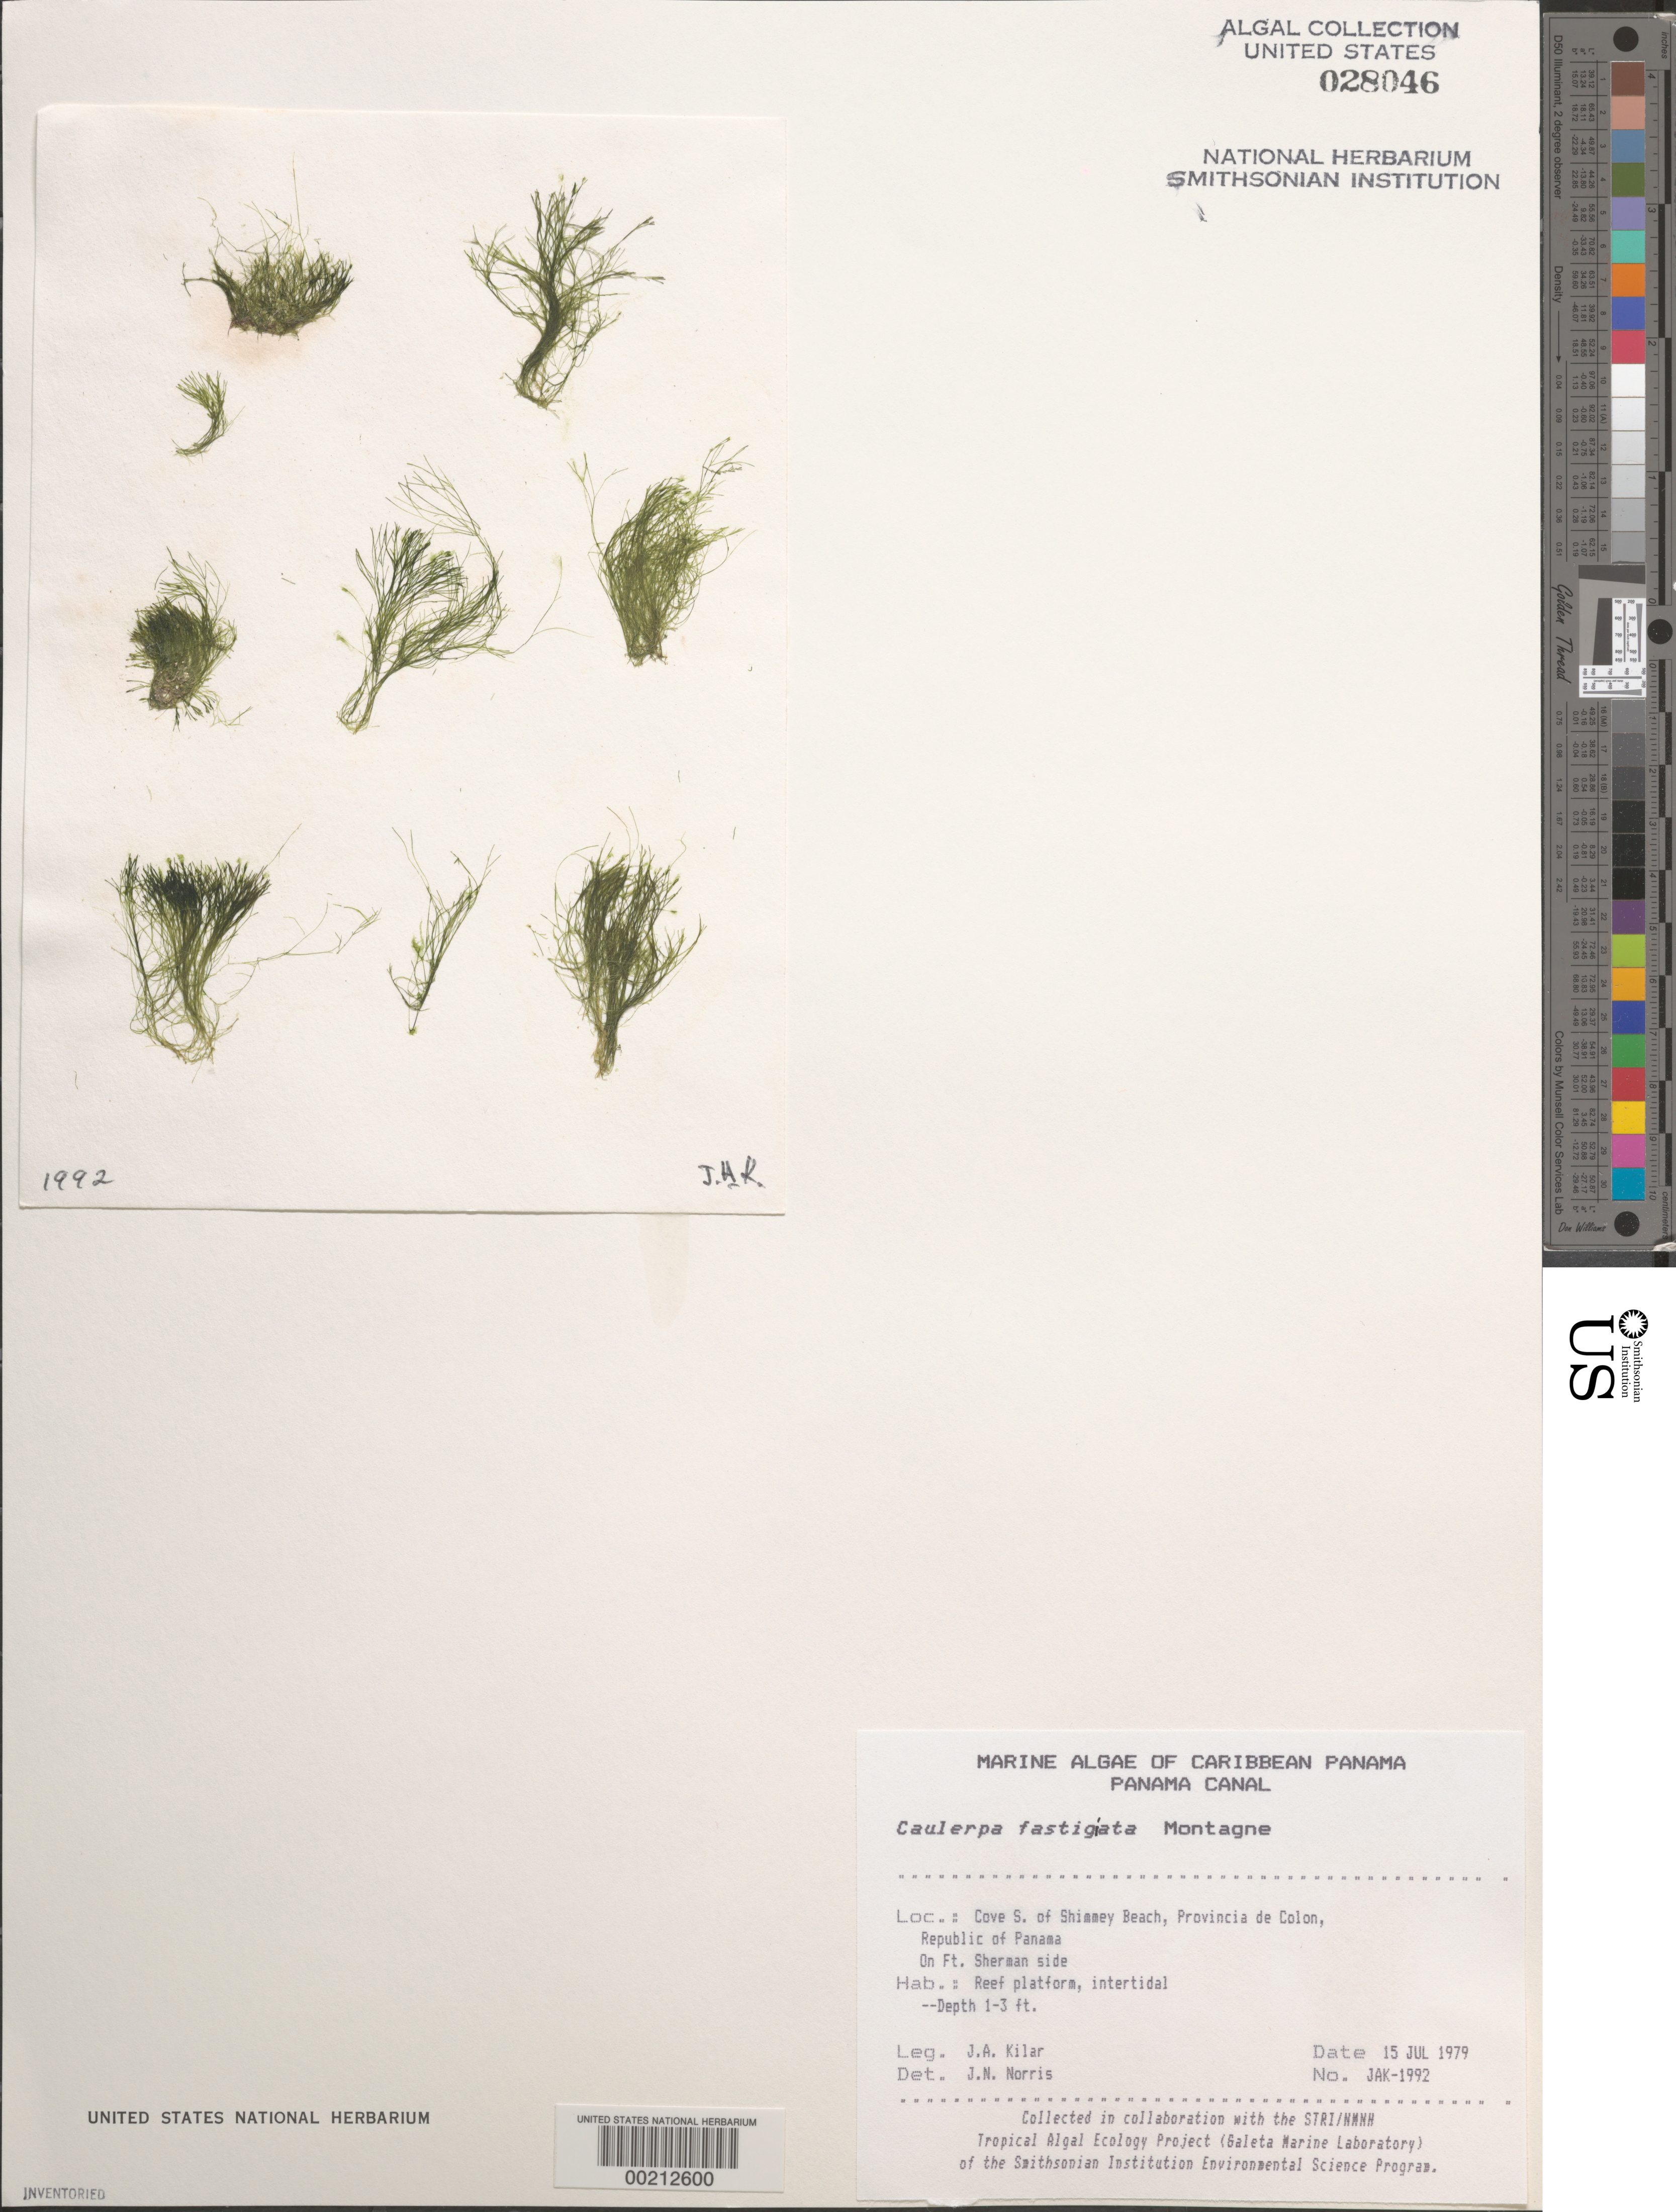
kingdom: Plantae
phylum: Chlorophyta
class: Ulvophyceae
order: Bryopsidales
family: Caulerpaceae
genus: Caulerpa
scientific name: Caulerpa fastigiata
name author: Mont.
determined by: Norris, James N.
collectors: J. A. Kilar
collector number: JAK-1992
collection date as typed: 15 Jul 1979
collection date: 1979-07-15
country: Panama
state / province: Colón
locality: Fort Sherman side of cove, south of Shimmey Beach, Canal Zone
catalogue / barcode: US 28046